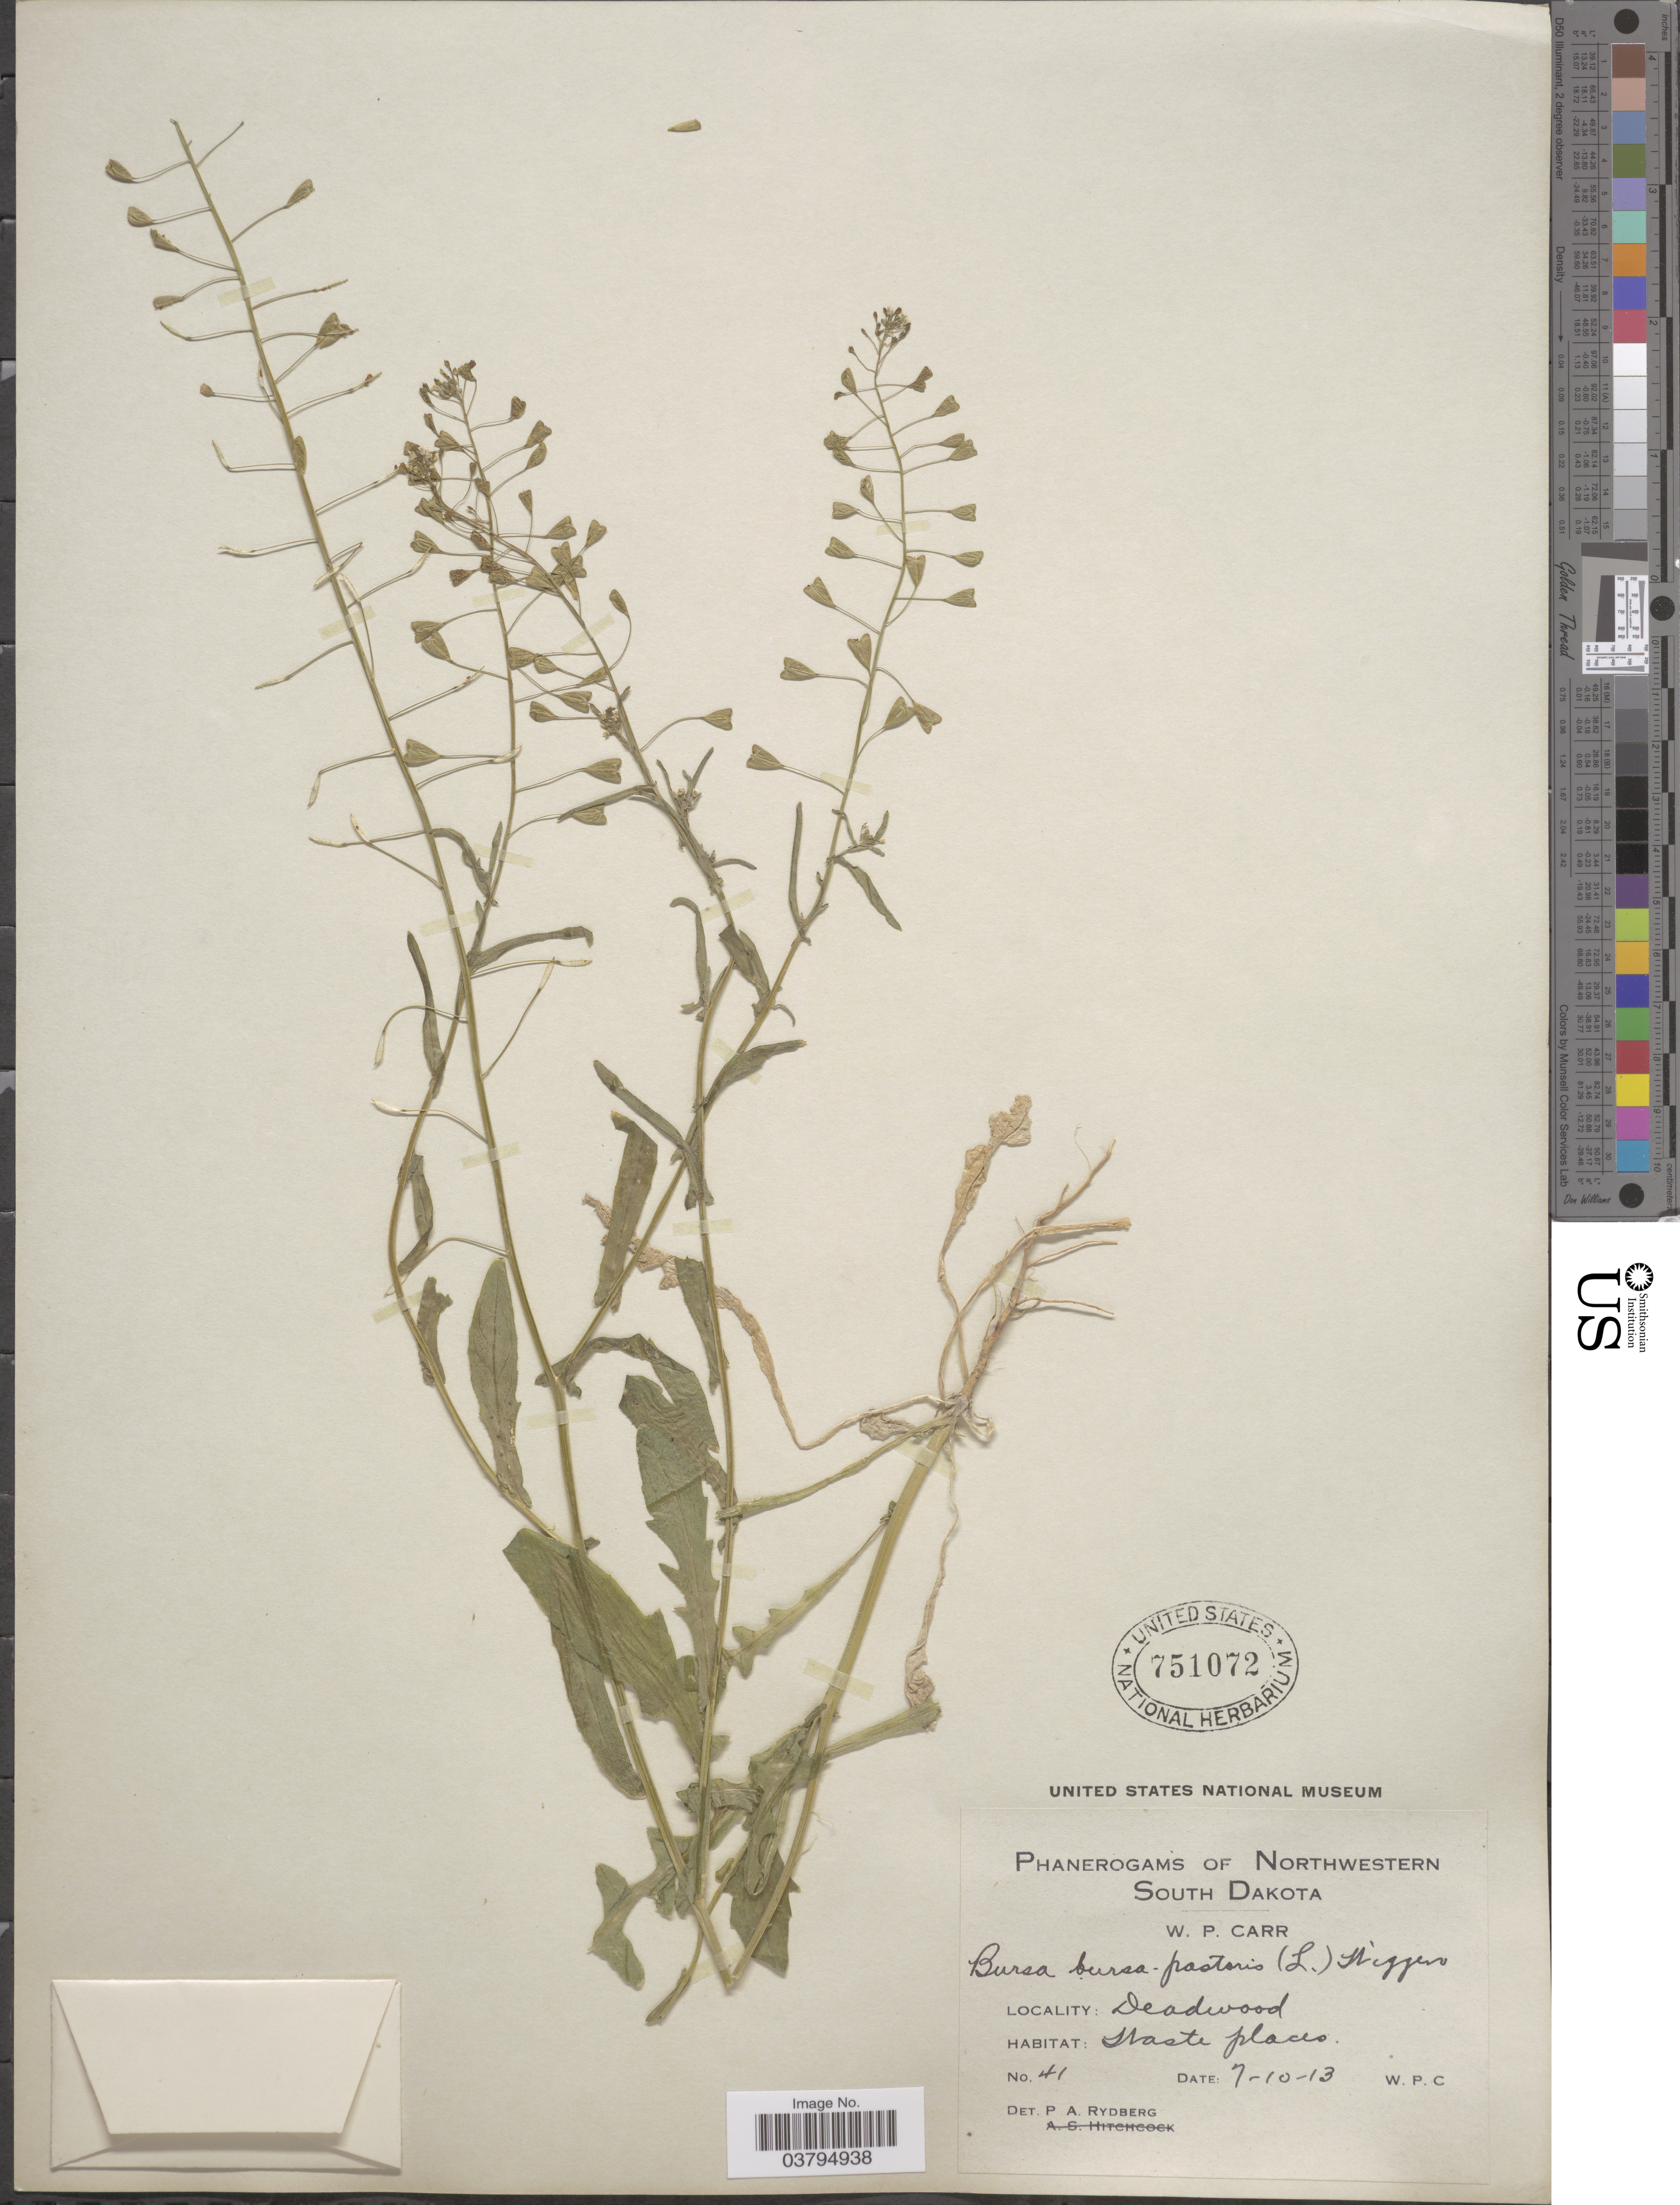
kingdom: Plantae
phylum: Tracheophyta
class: Magnoliopsida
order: Brassicales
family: Brassicaceae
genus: Capsella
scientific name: Capsella bursa-pastoris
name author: (L.) Medik.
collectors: W. Carr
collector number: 41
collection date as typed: Transcribed d/m/y: 10/7/13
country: United States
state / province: South Dakota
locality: Northwestern South Dakota. Deadwood.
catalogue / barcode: US 751072